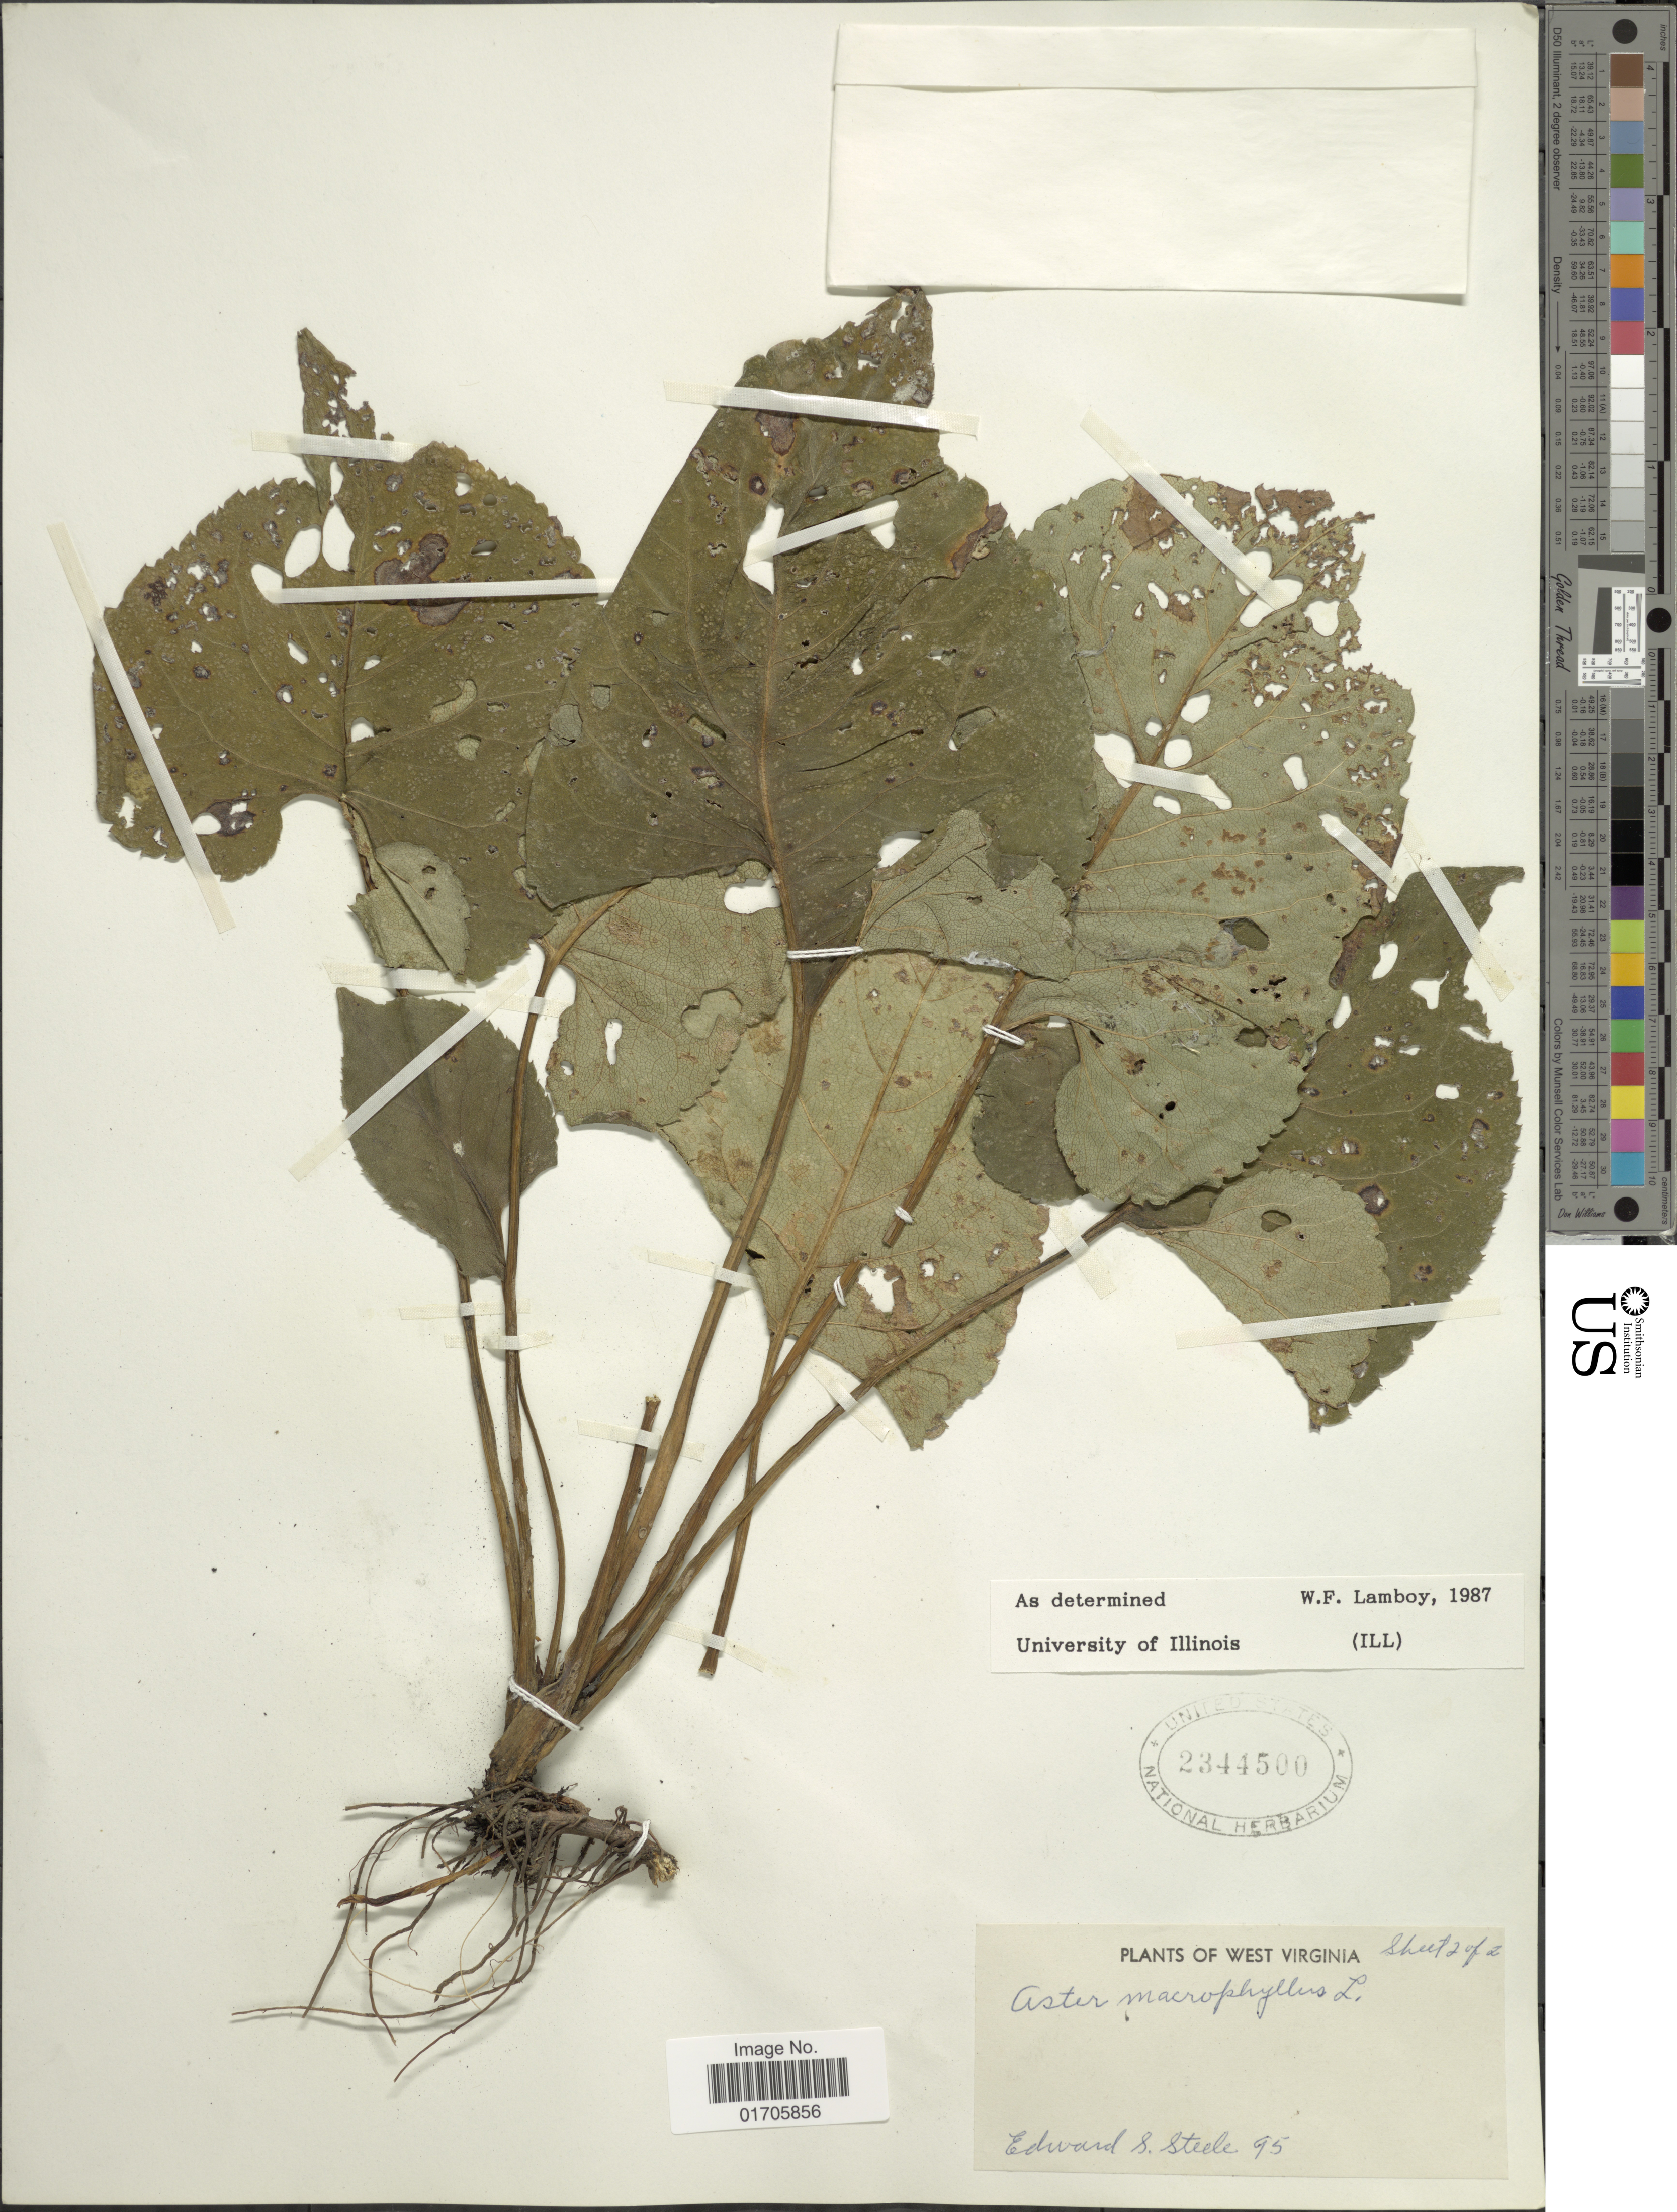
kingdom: Plantae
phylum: Tracheophyta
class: Magnoliopsida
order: Asterales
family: Asteraceae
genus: Eurybia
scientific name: Eurybia macrophylla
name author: (L.) Cass.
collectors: E. Steele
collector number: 95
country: United States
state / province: West Virginia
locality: West Virginia.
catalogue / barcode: US 2344500